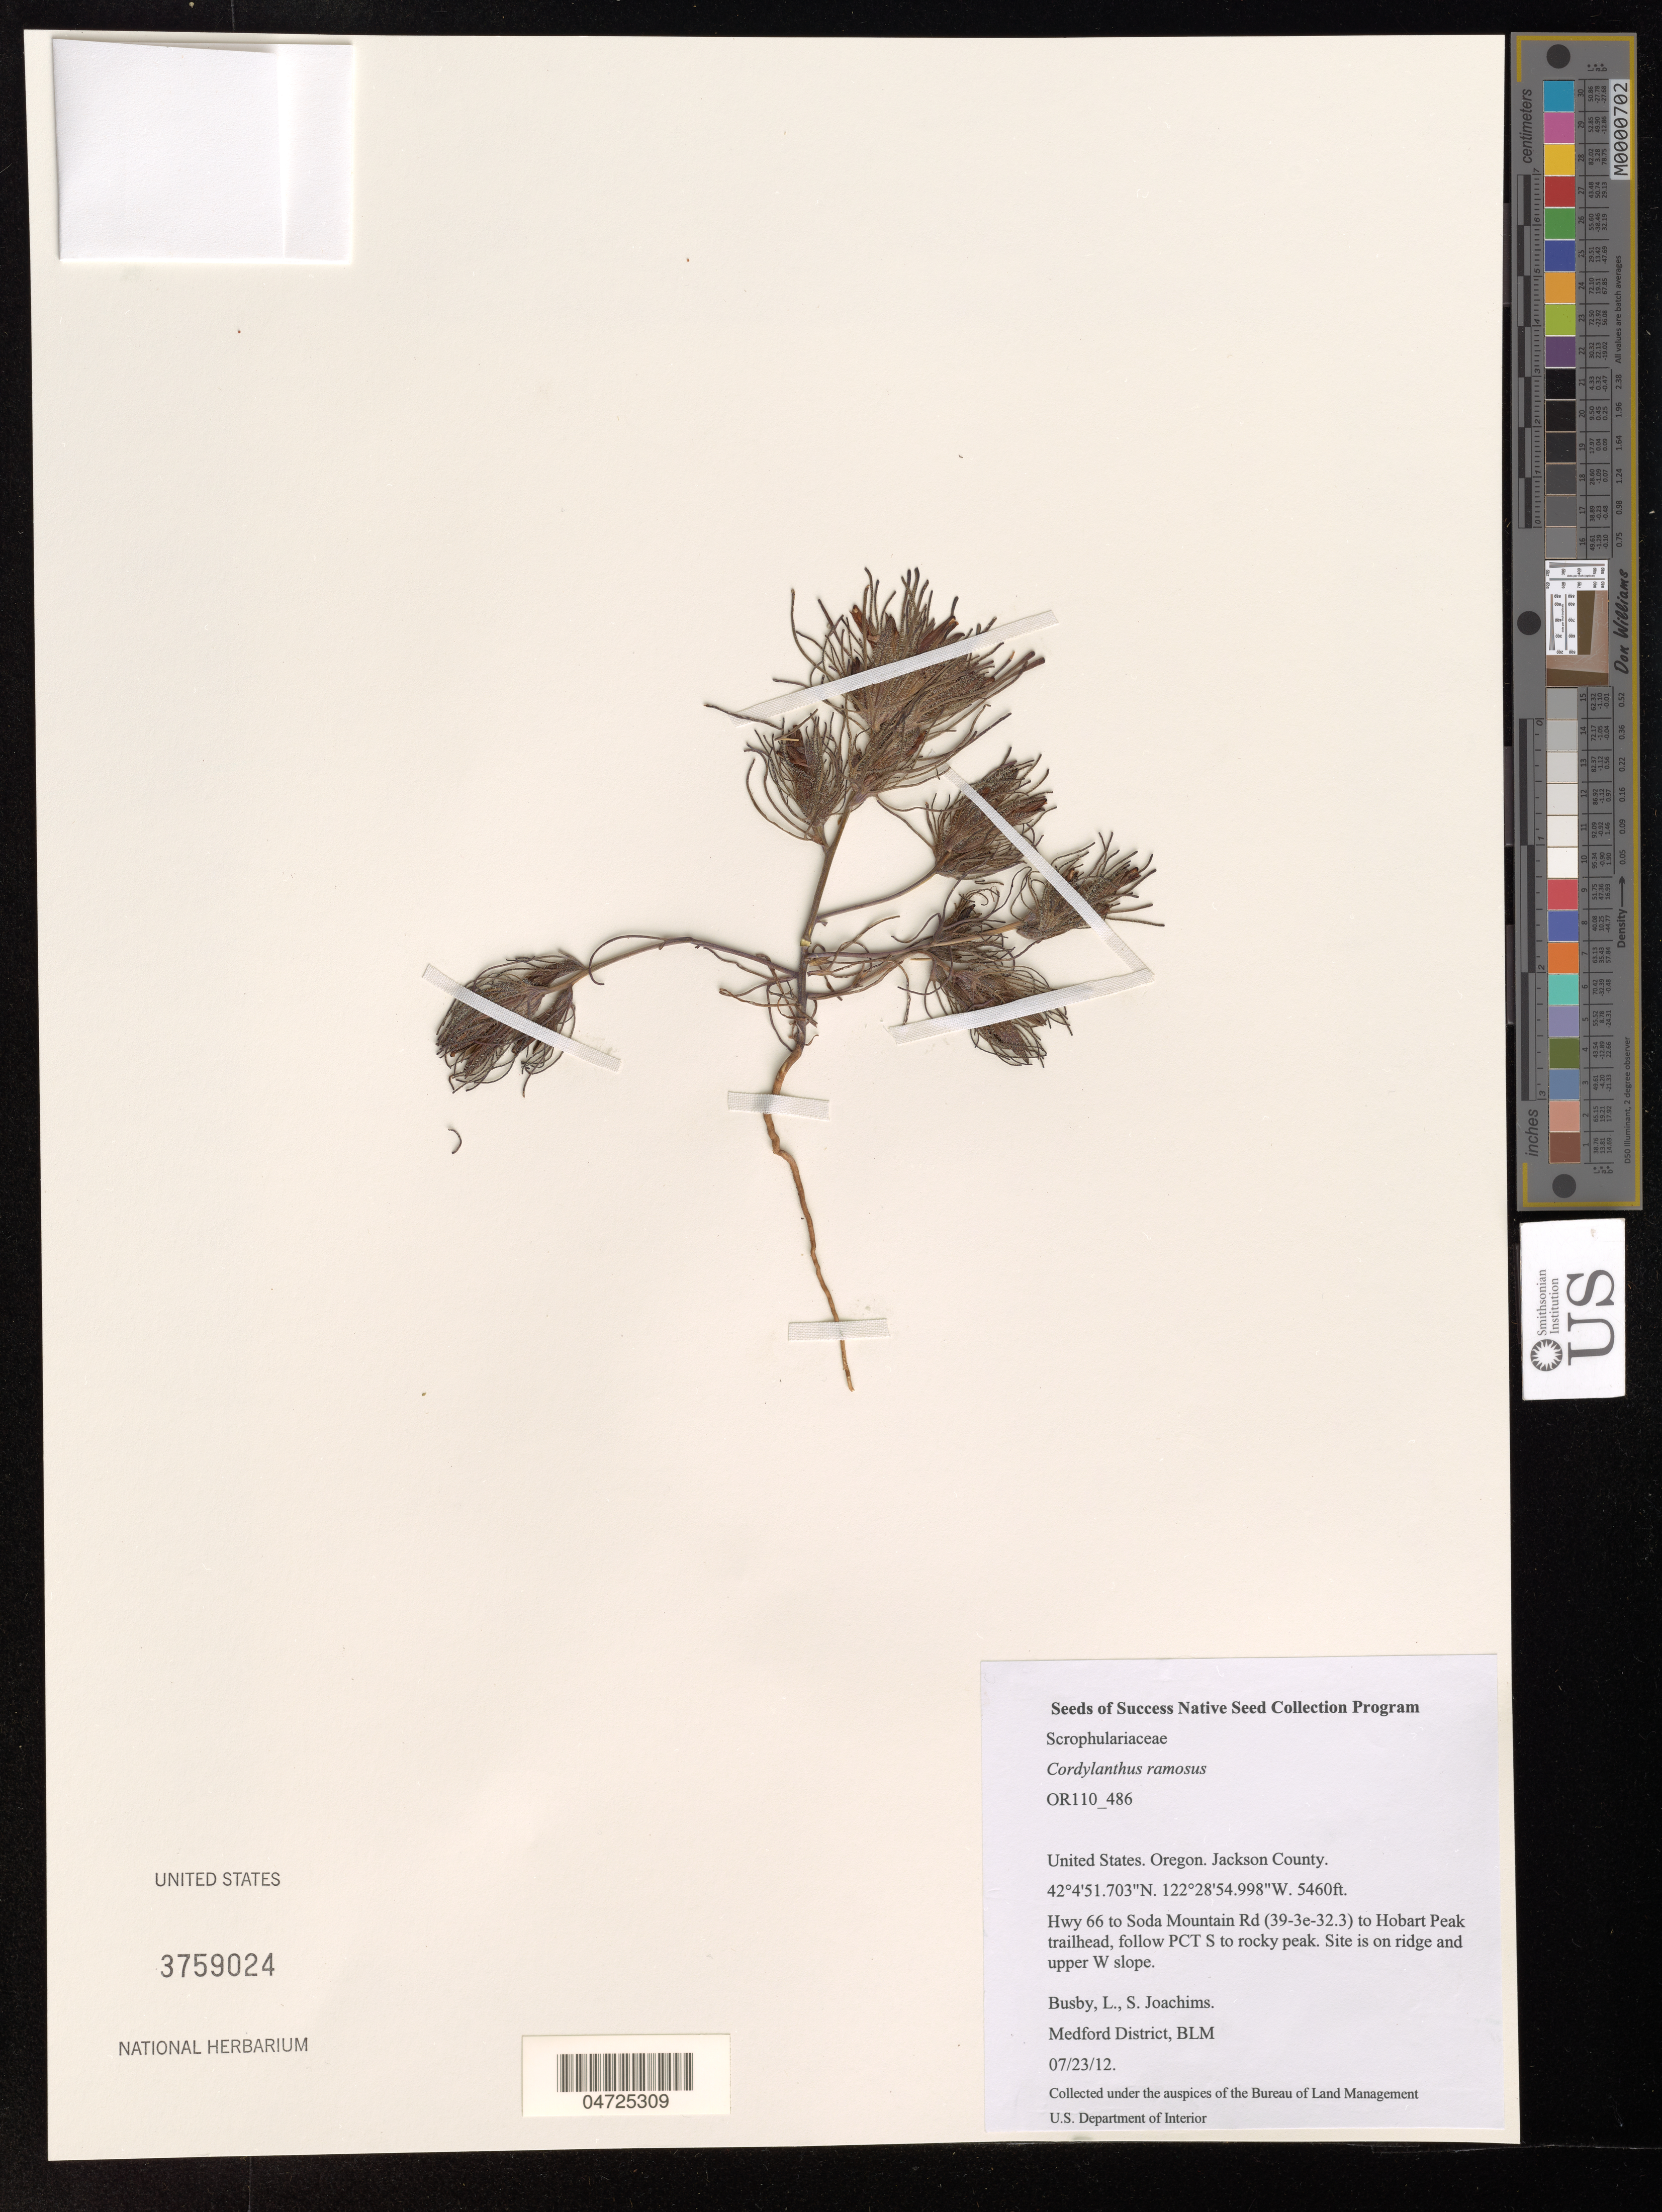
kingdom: Plantae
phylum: Tracheophyta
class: Magnoliopsida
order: Lamiales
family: Orobanchaceae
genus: Cordylanthus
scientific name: Cordylanthus ramosus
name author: Nutt. ex Benth.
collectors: L. Busby & S. Joachims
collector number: OR110_486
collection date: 2012-07-23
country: United States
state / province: Oregon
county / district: Jackson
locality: Jackson County. Hwy 66 to Soda Mountain Rd (39-3e-32.3) to Hobart Peak trailhead, follow PCT S to rocky peak. Site is on ridge and upper W slope.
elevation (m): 1664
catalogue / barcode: US 3759024